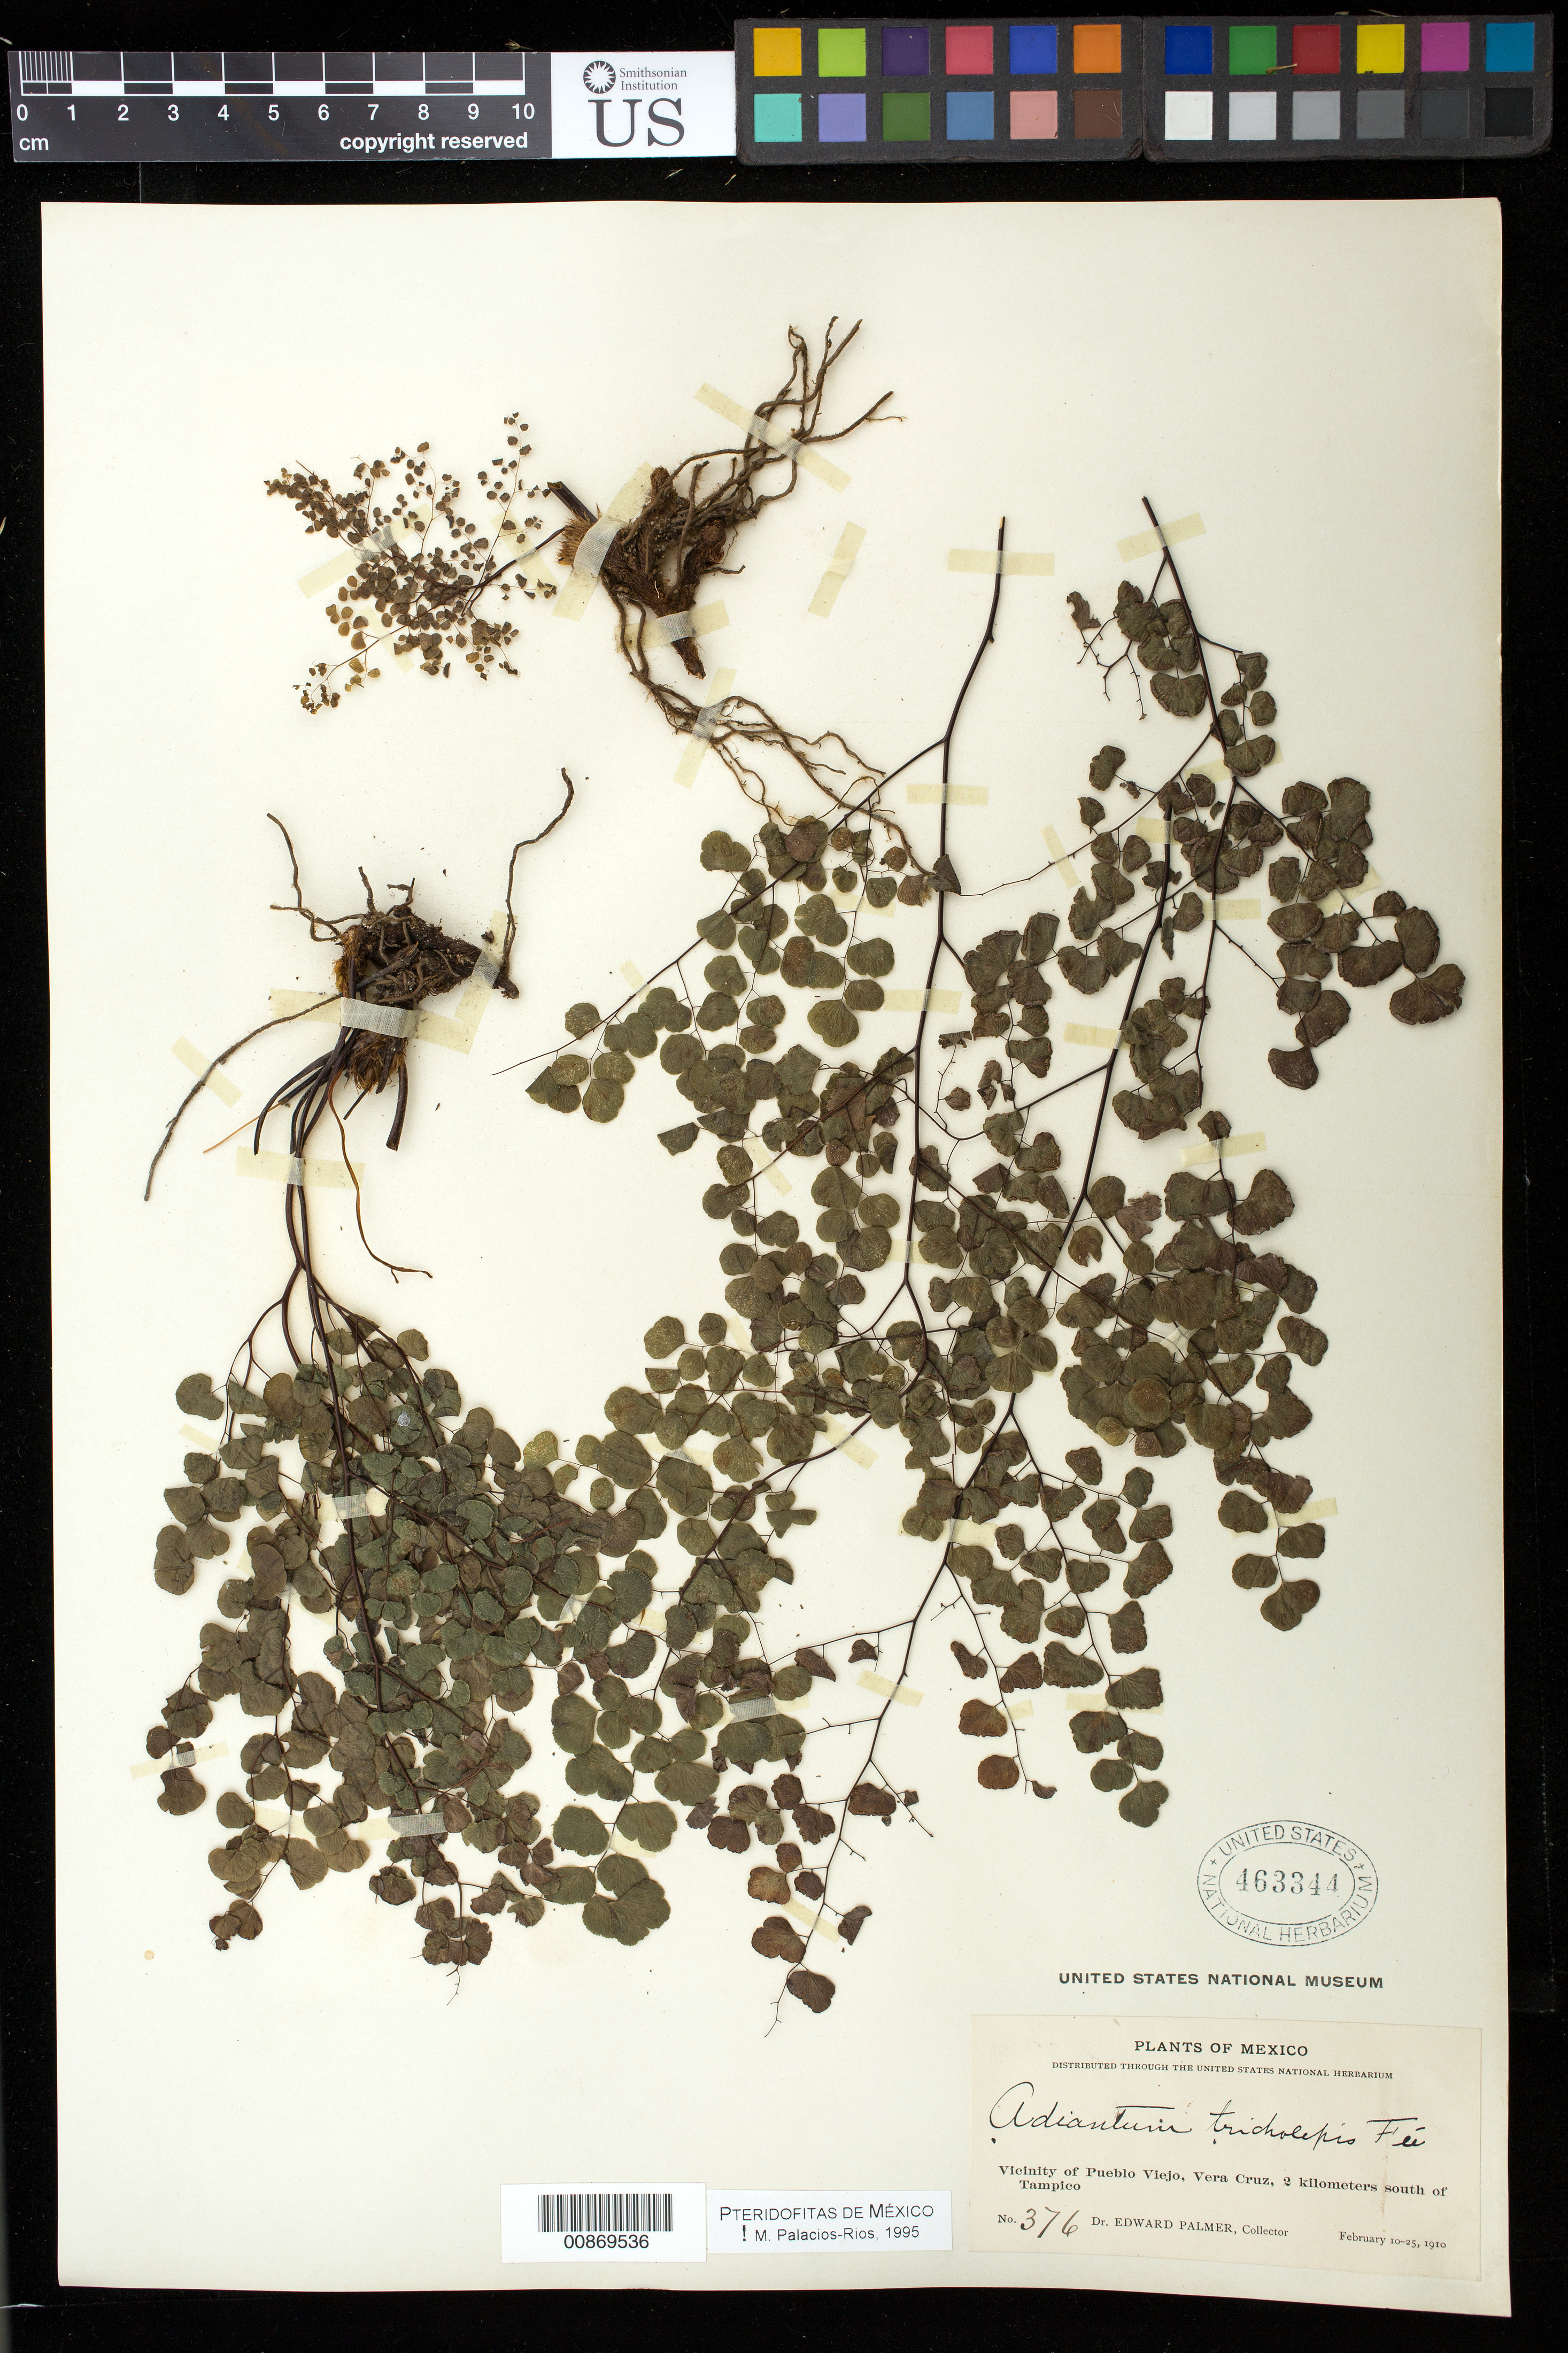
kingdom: Plantae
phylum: Tracheophyta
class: Polypodiopsida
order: Polypodiales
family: Pteridaceae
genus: Adiantum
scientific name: Adiantum tricholepis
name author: Fée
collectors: E. Palmer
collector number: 376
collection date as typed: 10 Feb 1910 to 25 Feb 1910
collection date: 1910-02-10/1910-02-25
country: Mexico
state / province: Veracruz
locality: Vicinity of Pueblo Viejo, Veracruz, 2 kilometers south of Tampico.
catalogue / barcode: US 463344